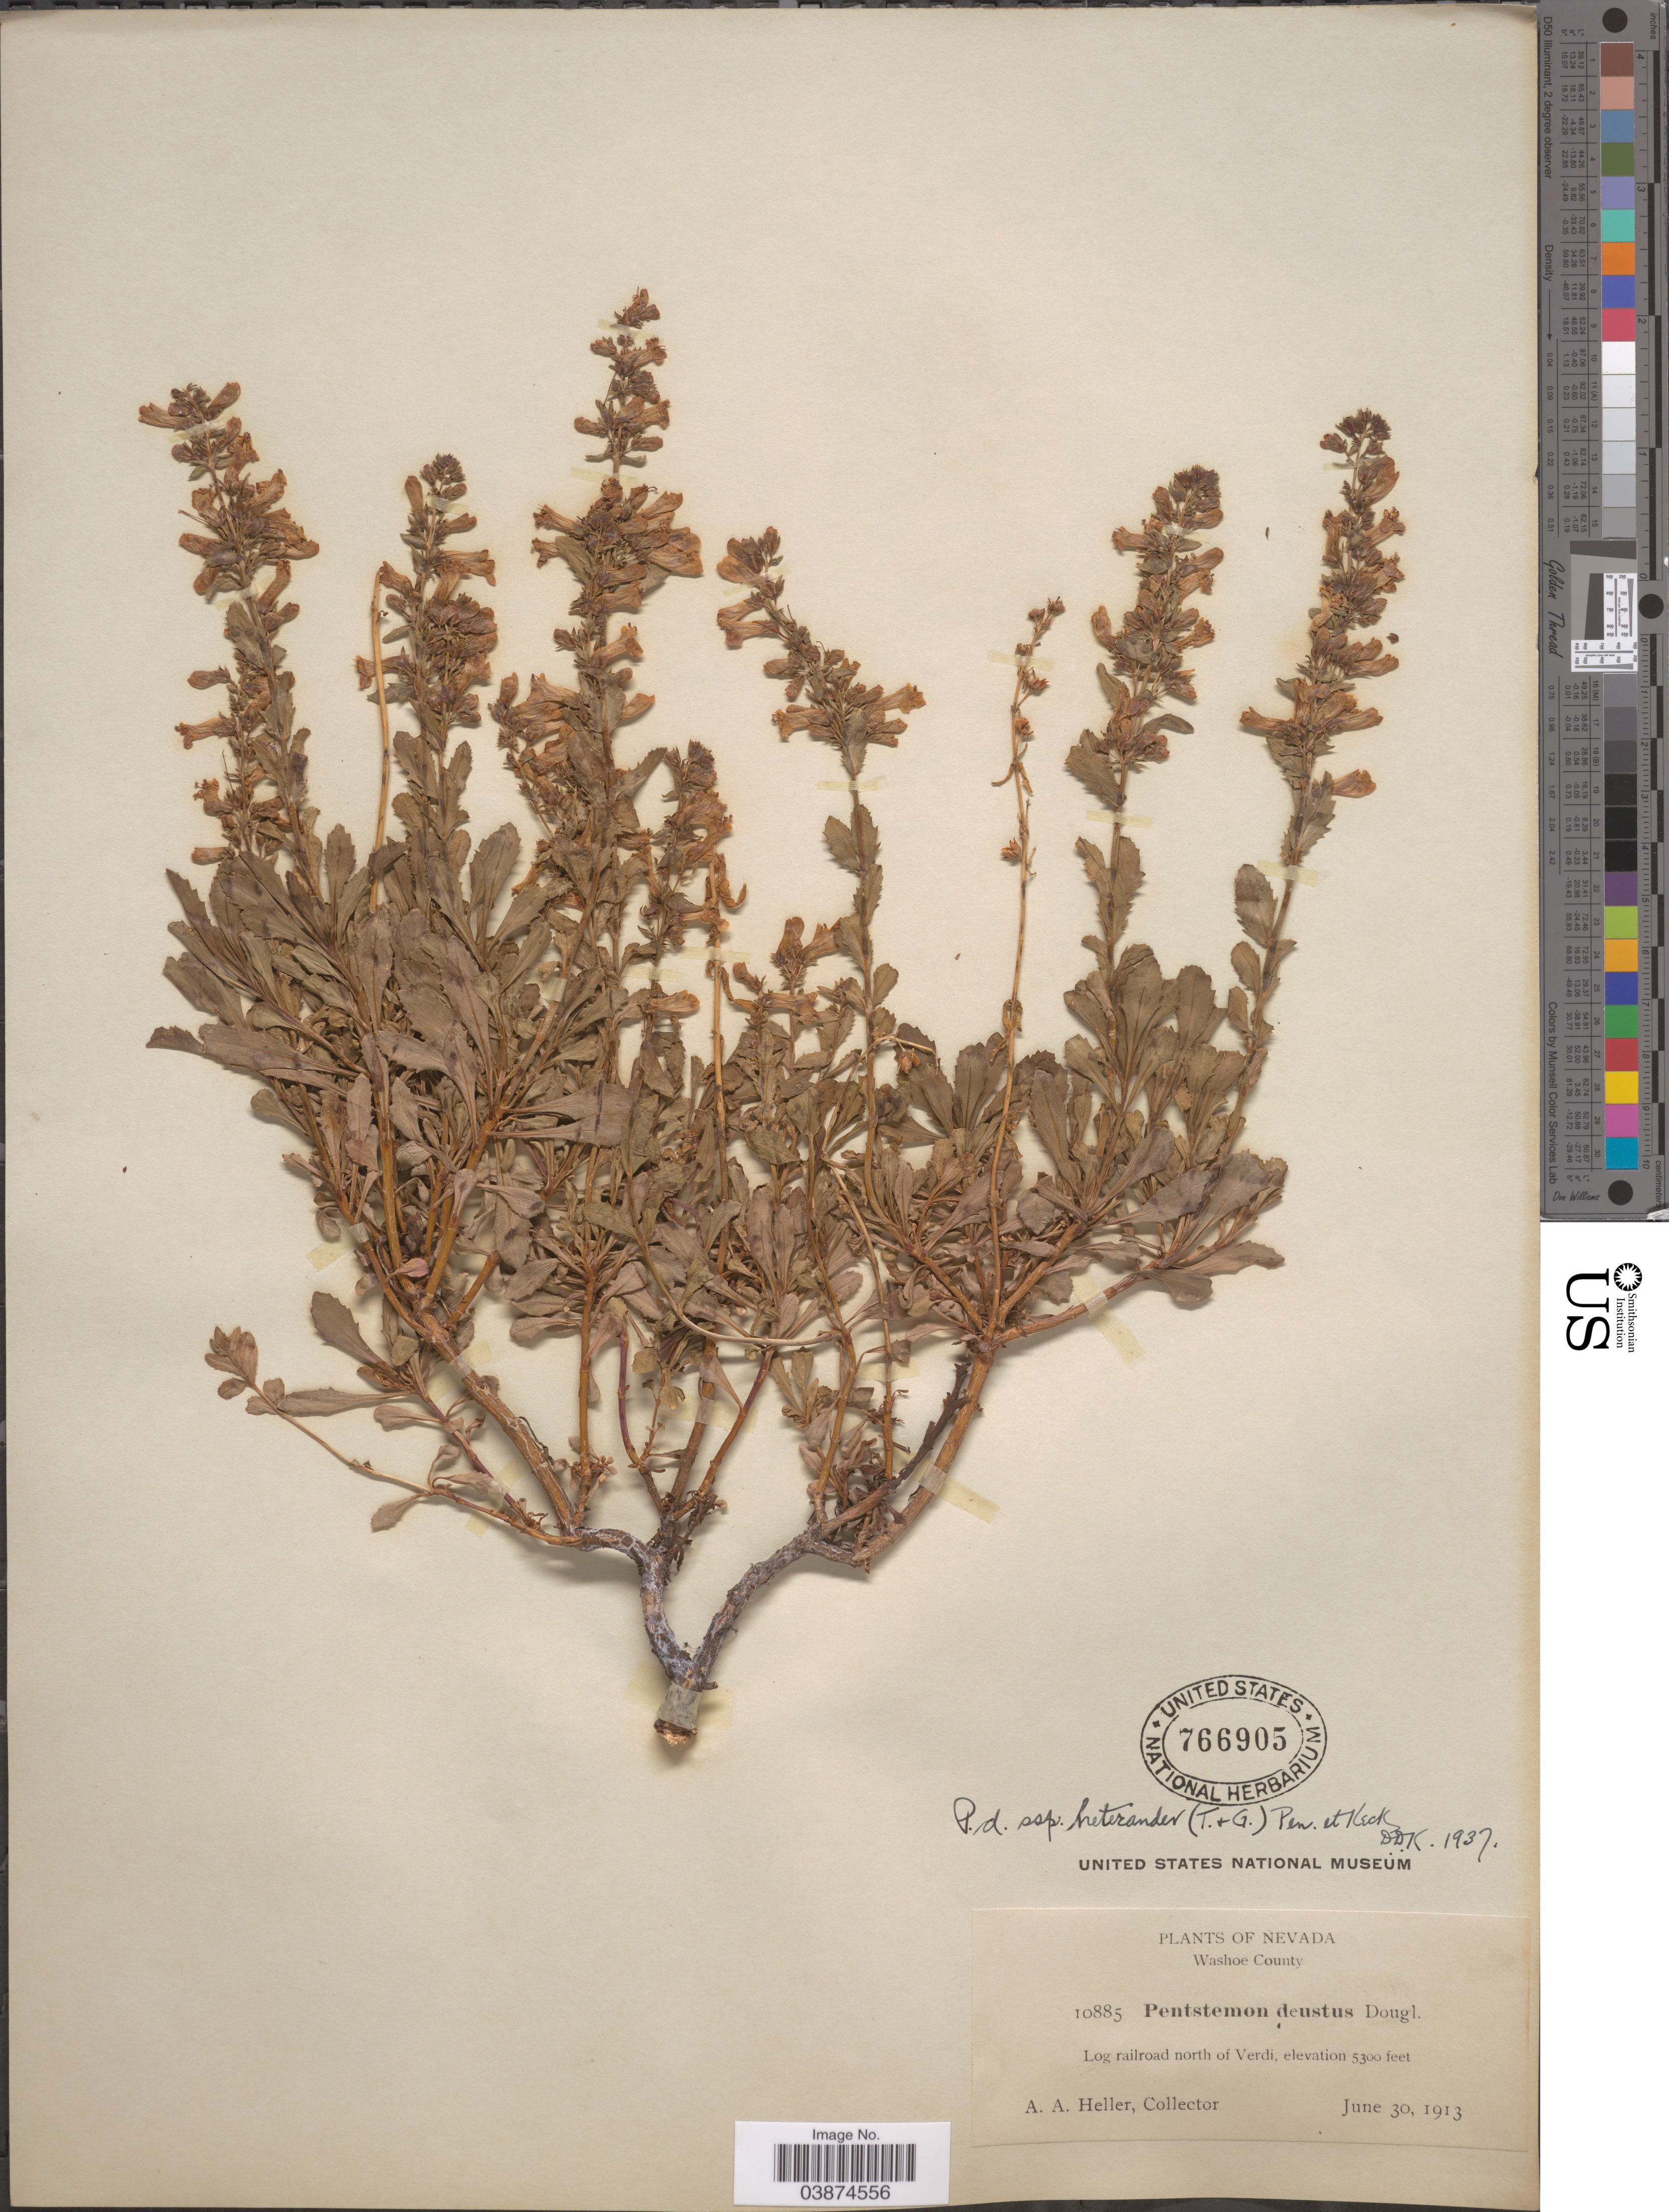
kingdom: Plantae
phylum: Tracheophyta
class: Magnoliopsida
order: Lamiales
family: Plantaginaceae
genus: Penstemon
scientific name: Penstemon deustus var. heterander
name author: (Torr. & A. Gray) Cronquist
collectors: A. A. Heller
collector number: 10885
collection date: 1913-06-30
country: United States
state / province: Nevada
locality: Washoe County. Long railroad north of Verdi.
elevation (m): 1615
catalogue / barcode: US 766905